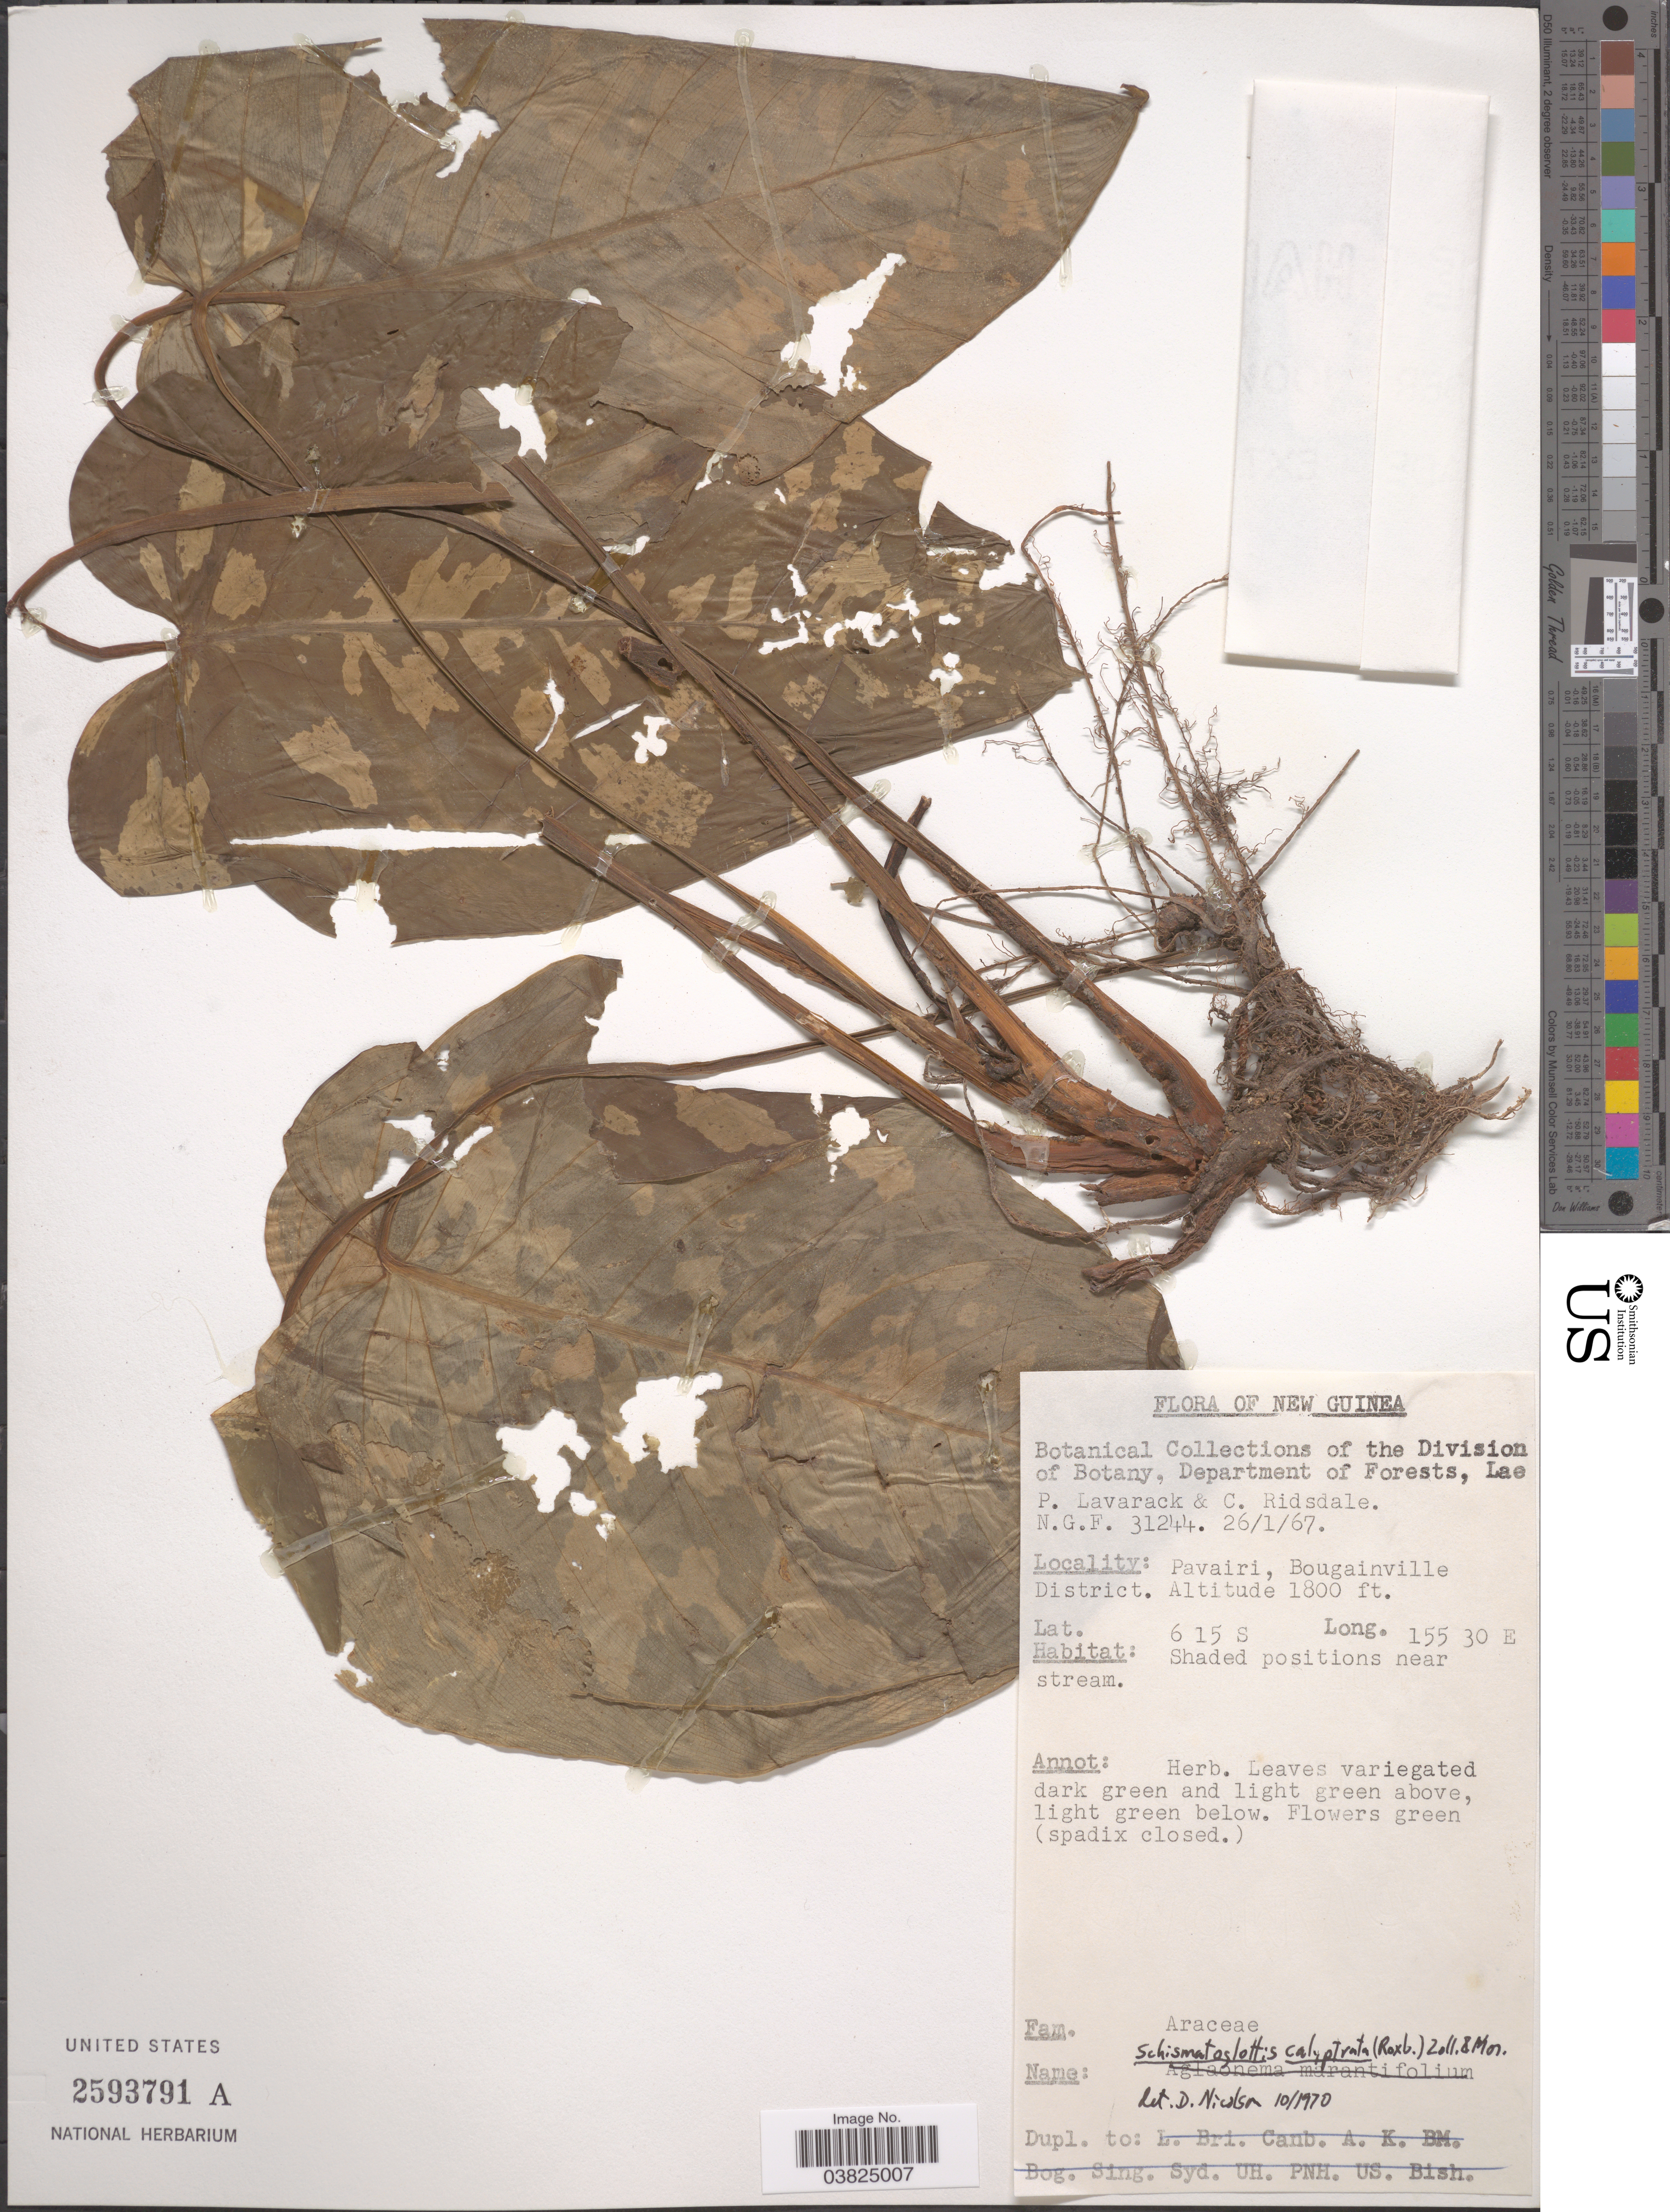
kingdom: Plantae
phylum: Tracheophyta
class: Liliopsida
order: Alismatales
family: Araceae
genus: Schismatoglottis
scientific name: Schismatoglottis calyptrata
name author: Zoll. & Moritzi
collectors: P. Lavarack & C. E. Ridsdale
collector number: N.G.F. 31244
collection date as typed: Transcribed d/m/y: 26/1/67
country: Papua New Guinea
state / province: Bougainville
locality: New Guinea. Pavairi, Bougainville District.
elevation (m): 549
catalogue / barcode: US 2593791A